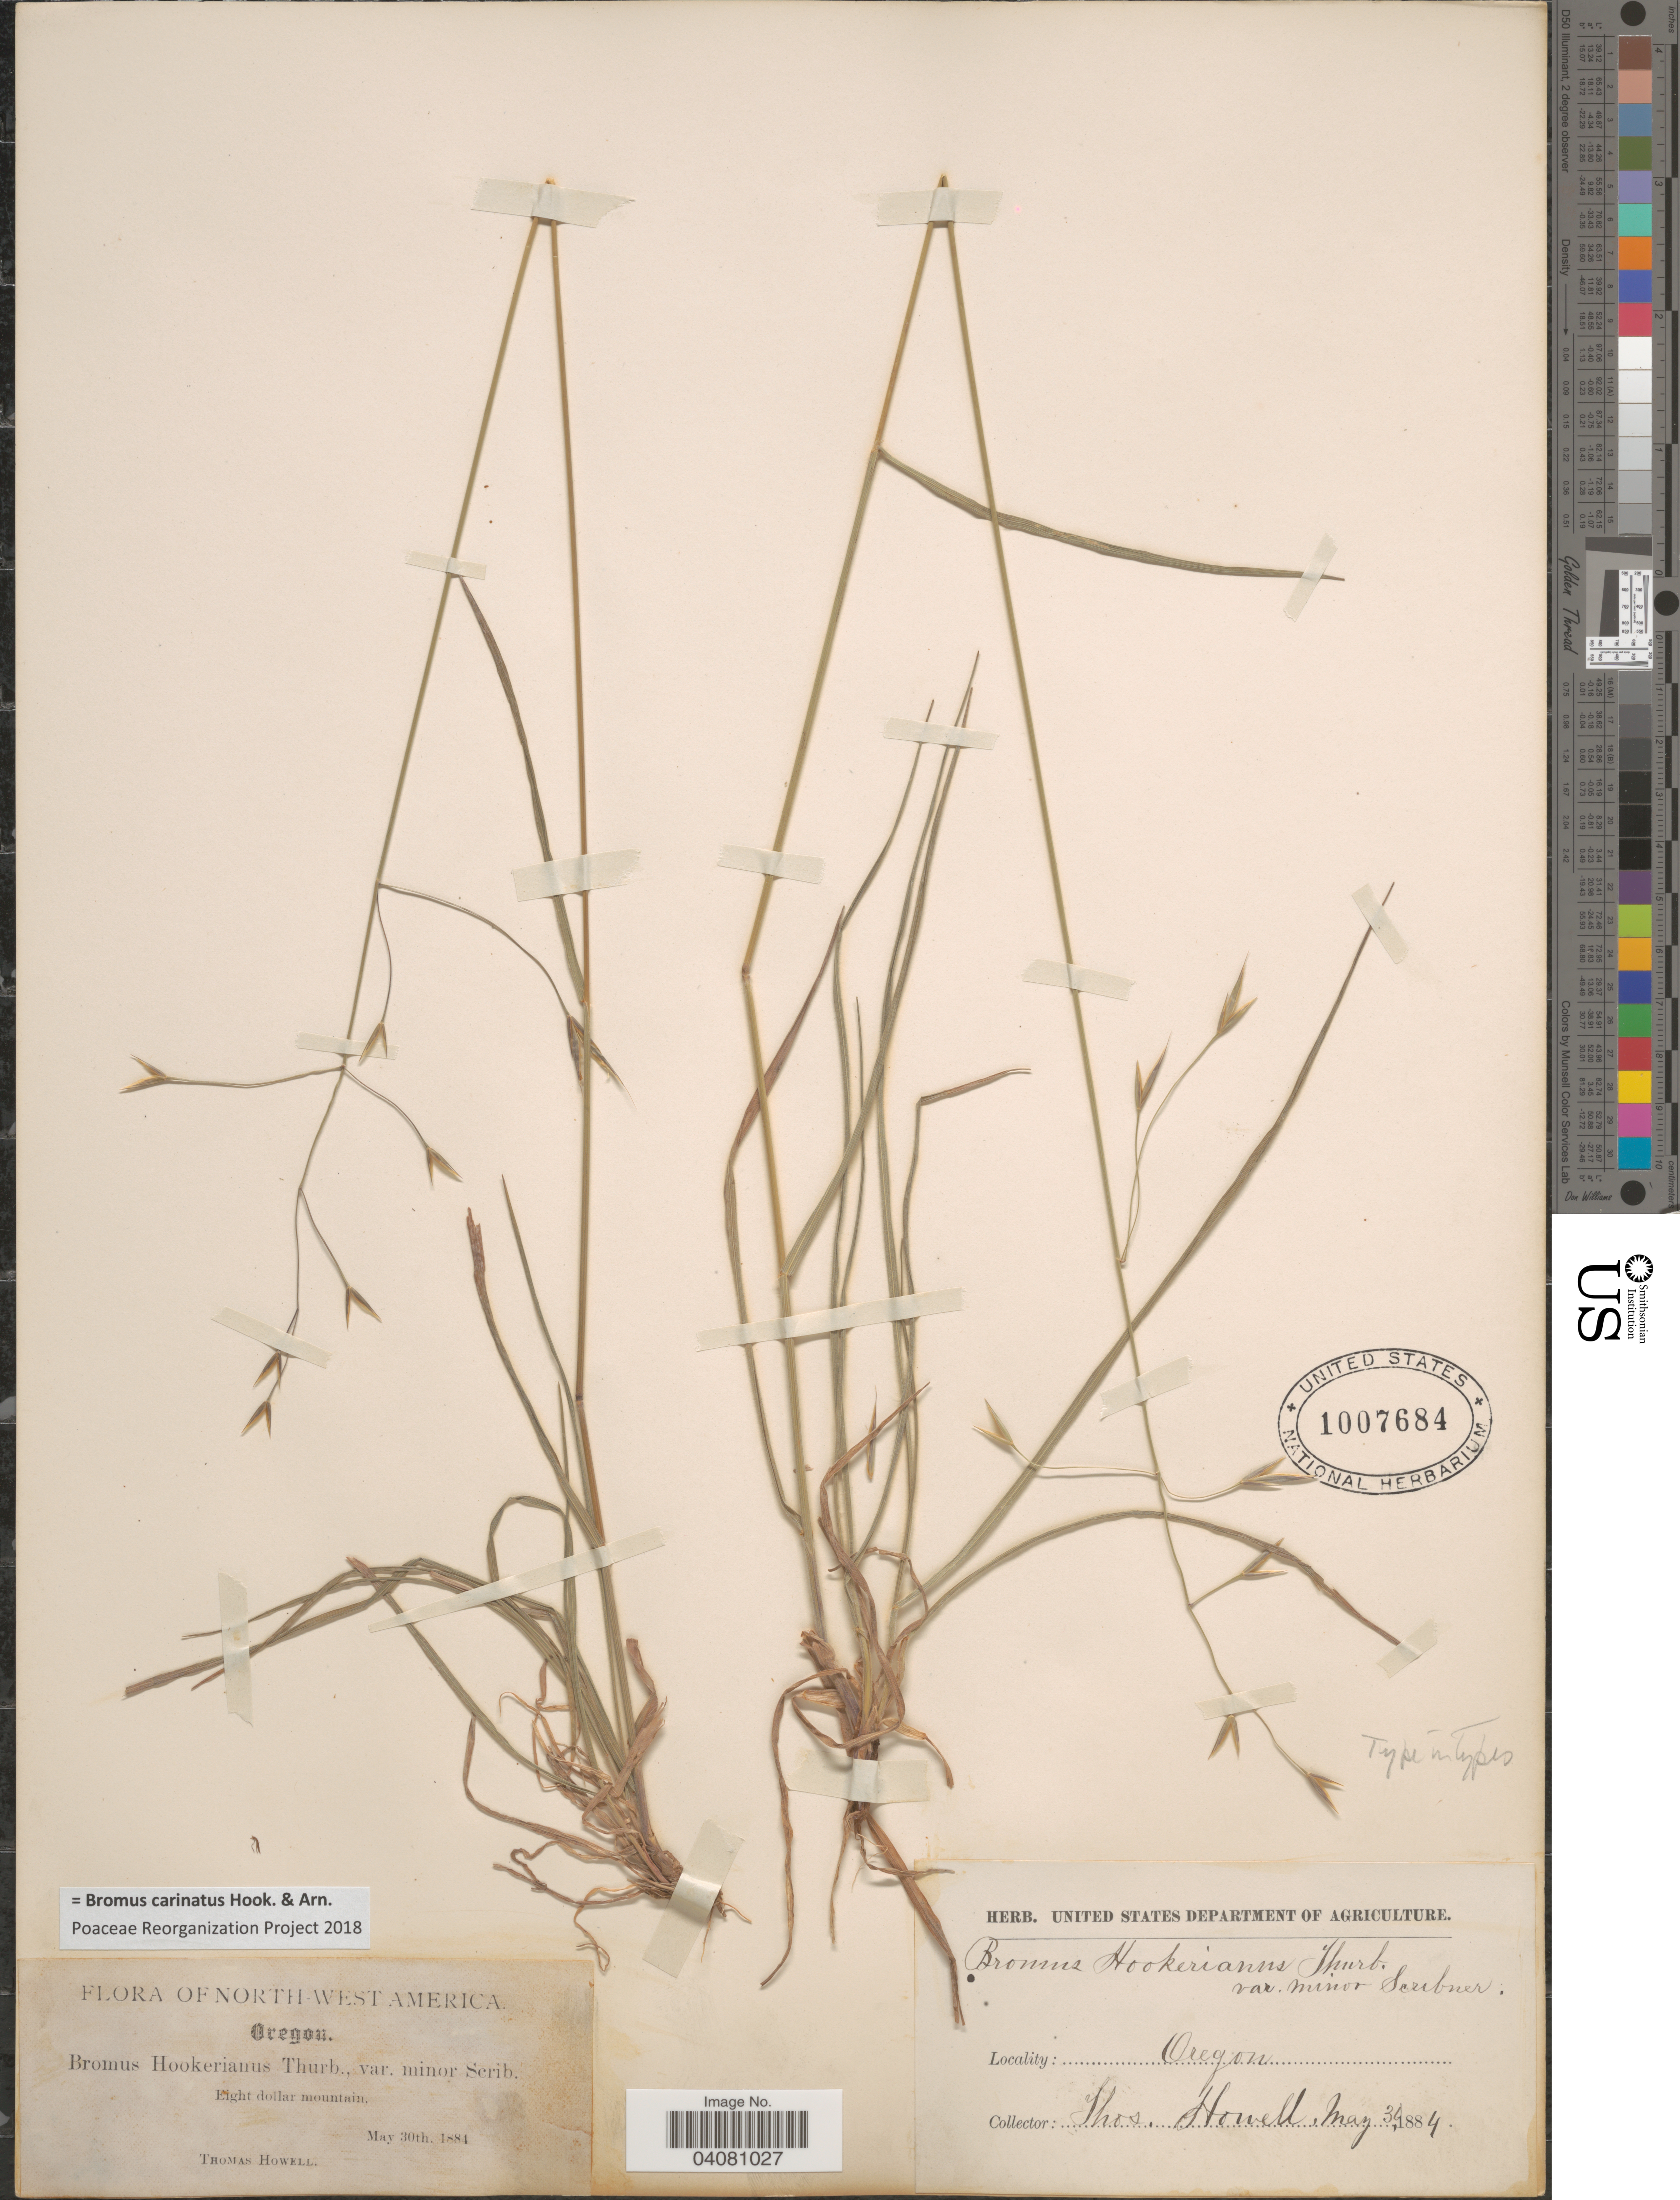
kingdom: Plantae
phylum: Tracheophyta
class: Liliopsida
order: Poales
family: Poaceae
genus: Bromus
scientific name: Bromus carinatus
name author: Hook. & Arn.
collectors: T. Howell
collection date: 1884-05-30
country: United States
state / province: Oregon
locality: North-West America. Eight dollar mountain.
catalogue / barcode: US 1007684